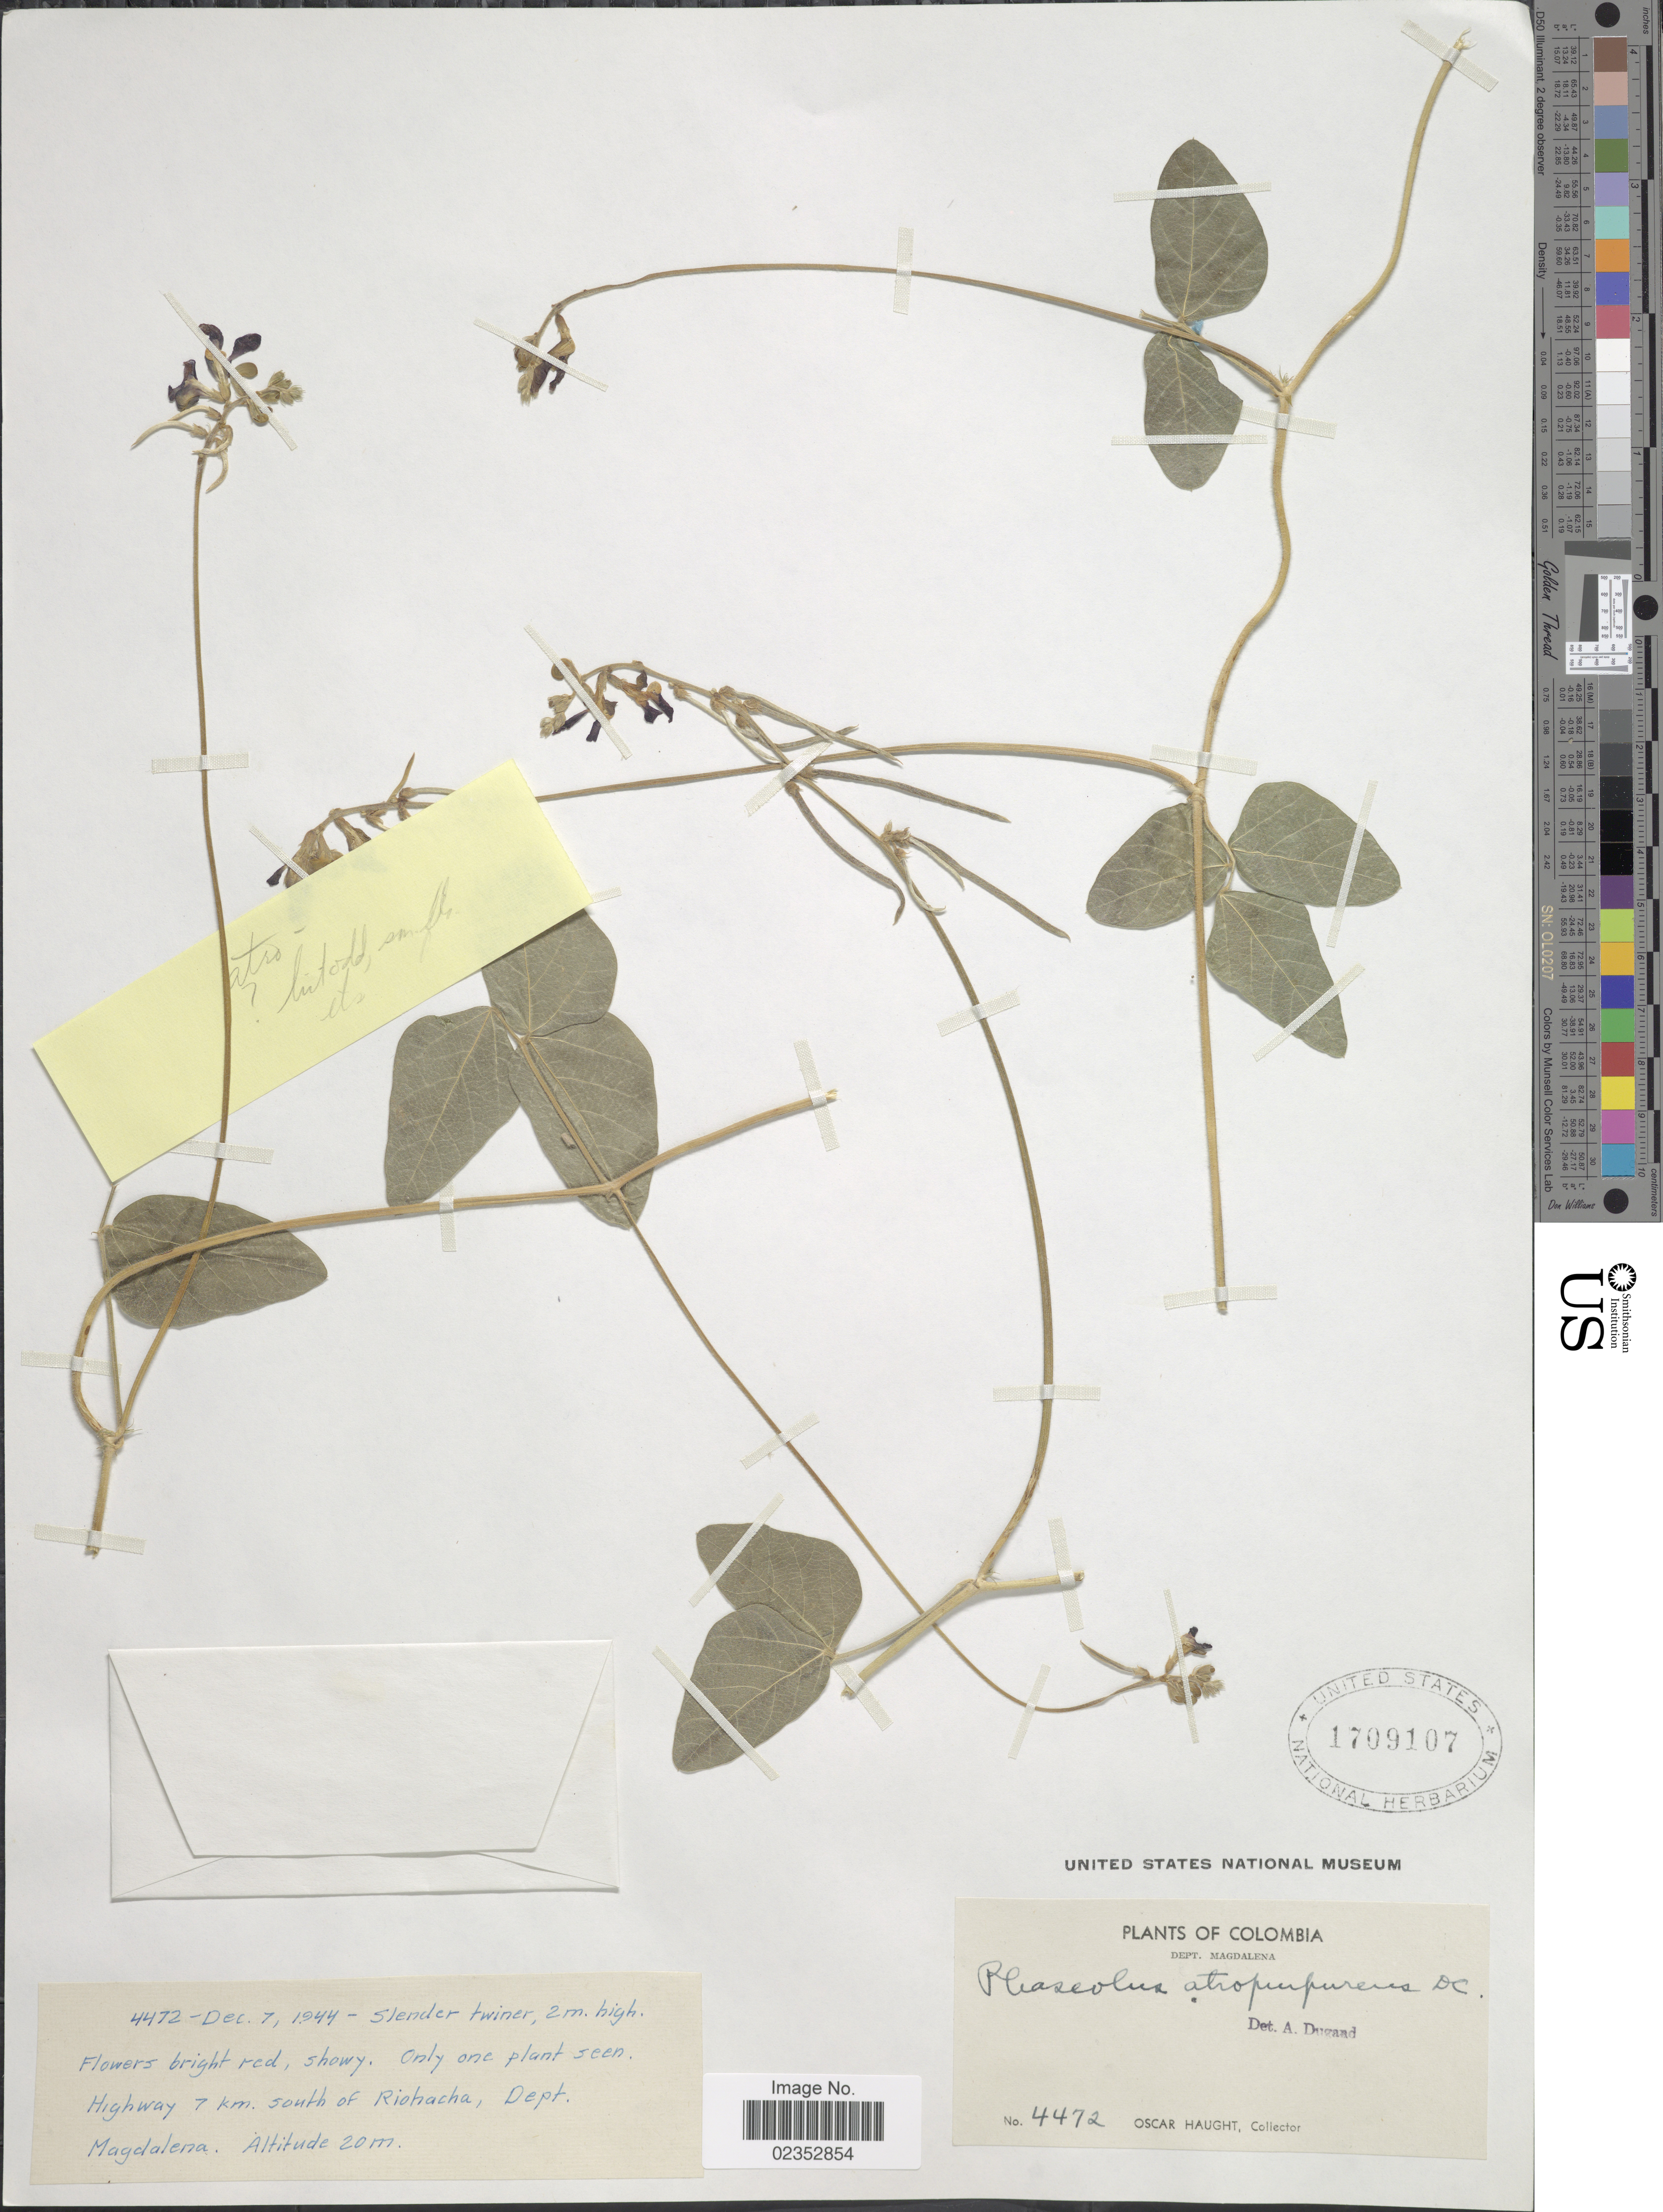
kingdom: Plantae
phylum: Tracheophyta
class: Magnoliopsida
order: Fabales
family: Fabaceae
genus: Macroptilium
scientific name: Macroptilium gracile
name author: (Poepp. ex Benth.) Urb.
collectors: O. L. Haught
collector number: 4472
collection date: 1944-12-07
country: Colombia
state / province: Magdalena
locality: Dept. Magdalena, Highway 7 km south of Riohacha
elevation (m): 20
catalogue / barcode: US 1709107